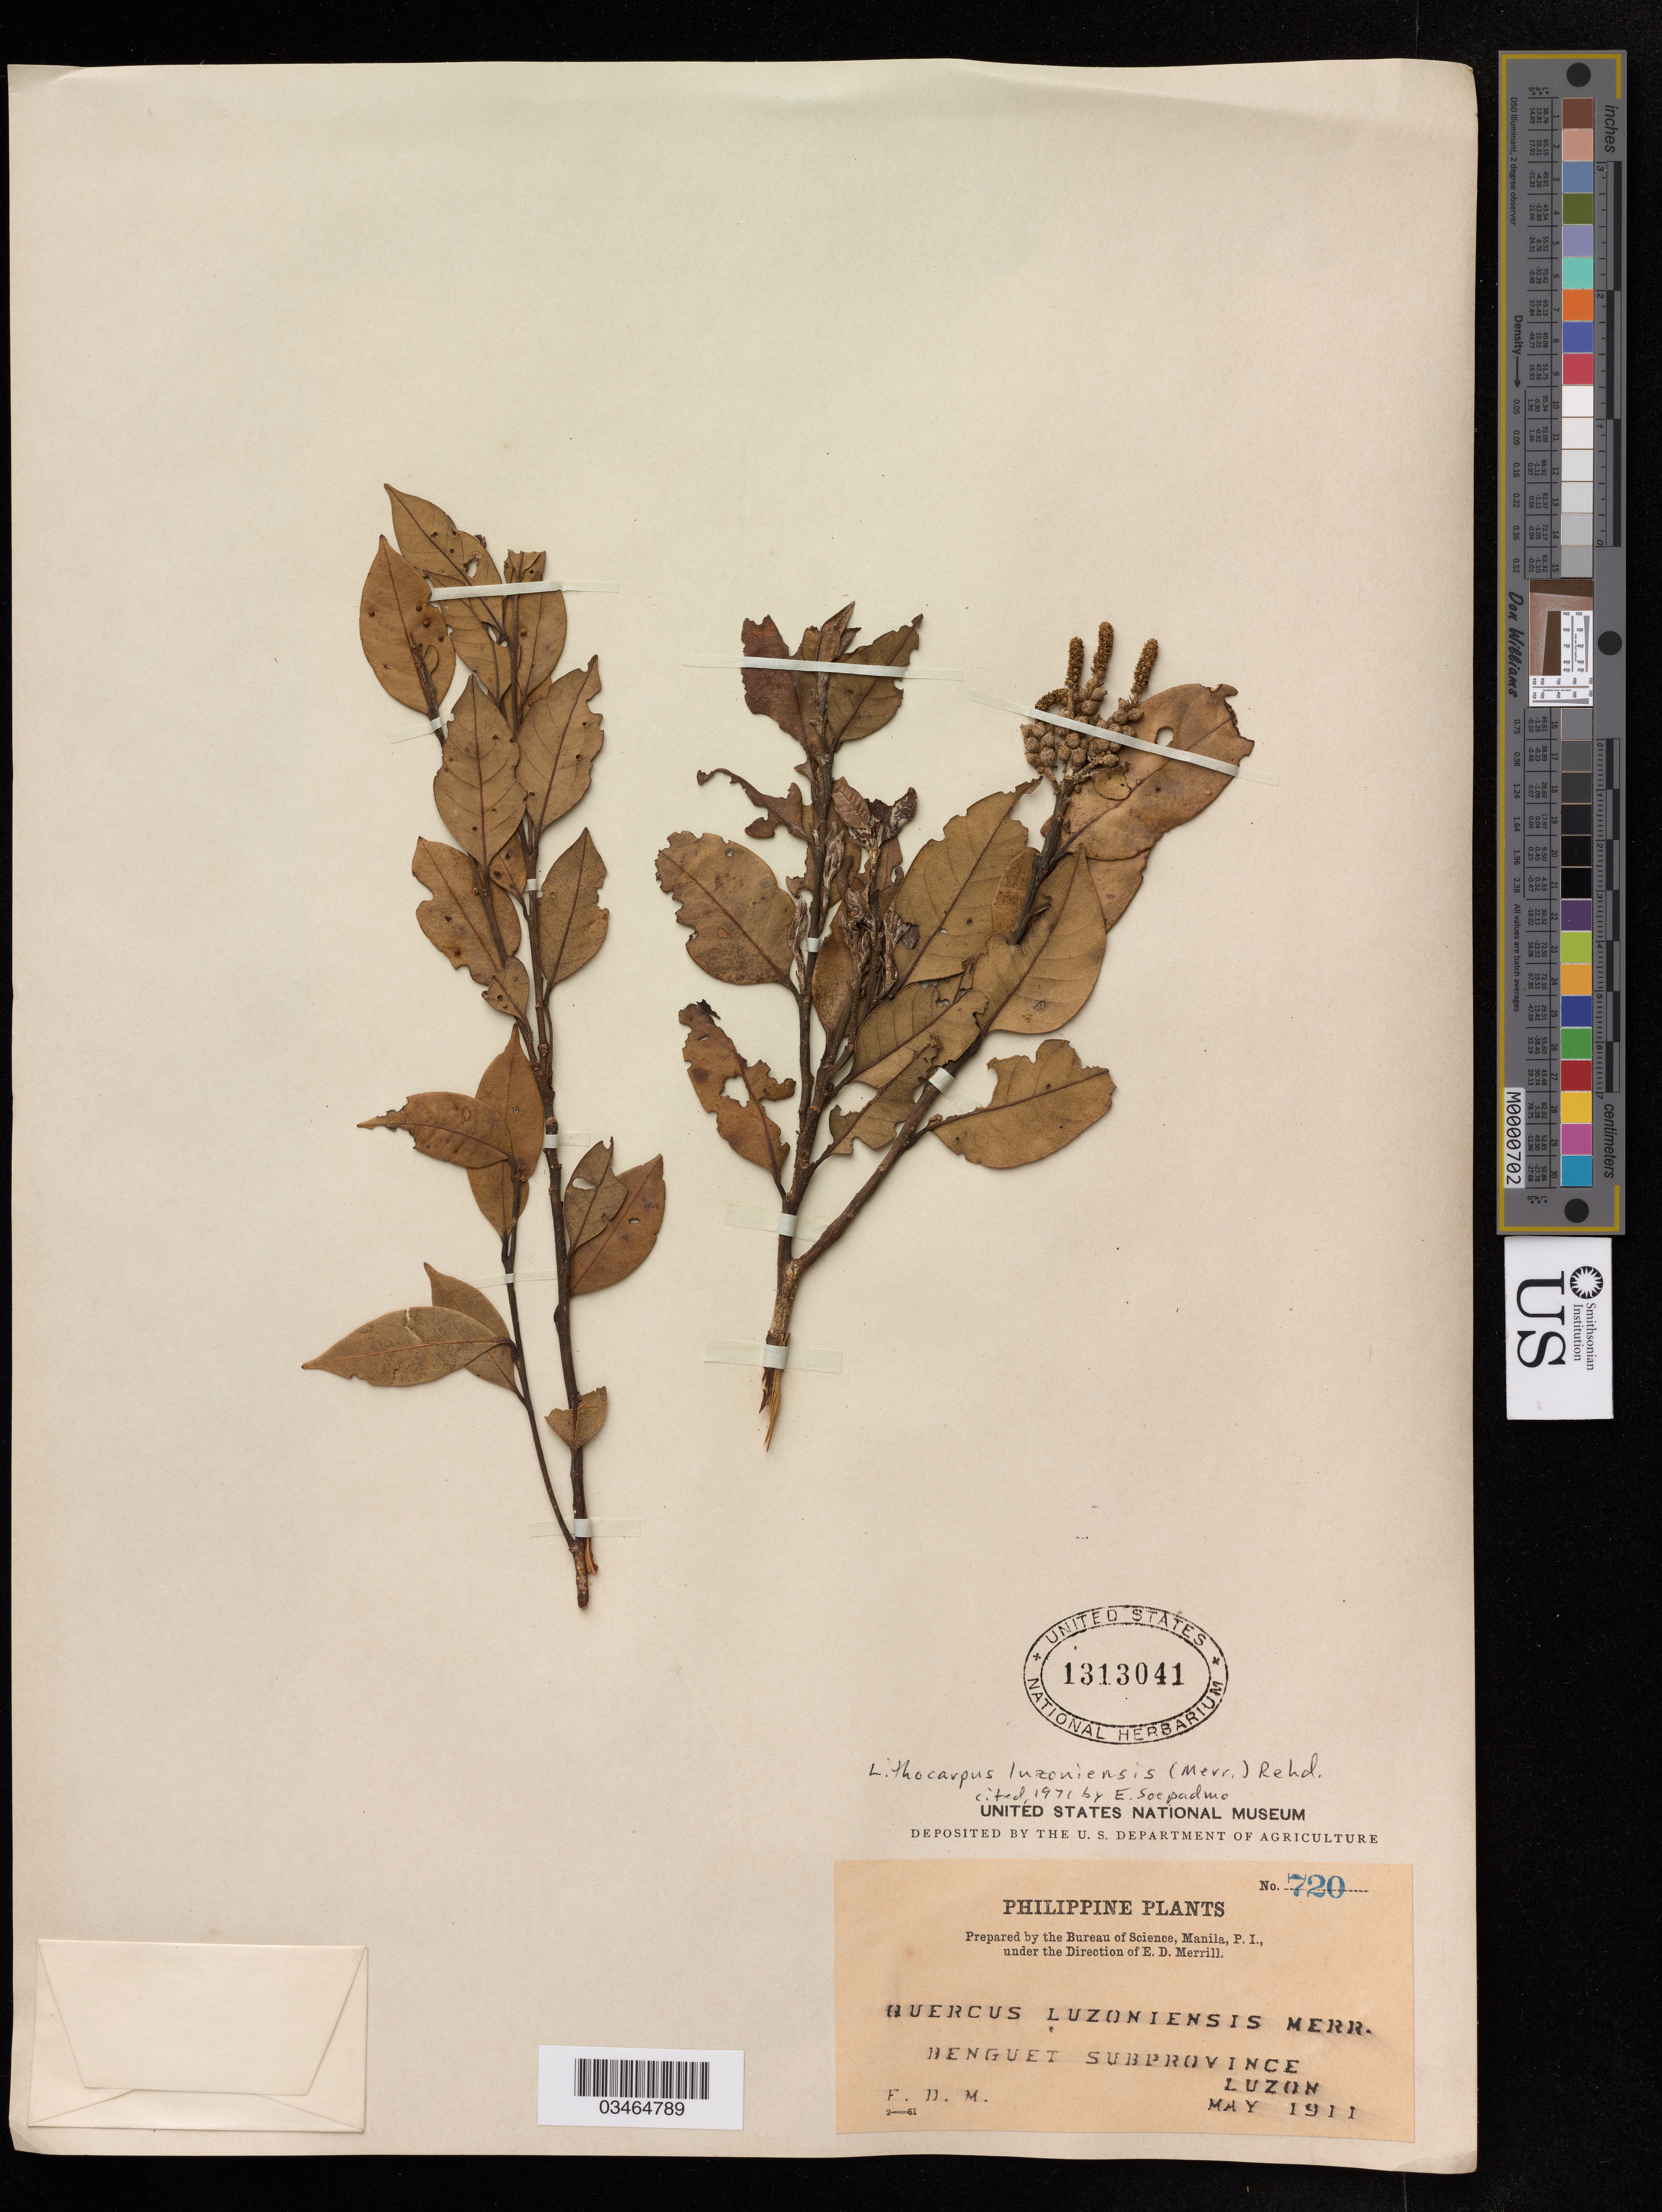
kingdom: Plantae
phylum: Tracheophyta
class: Magnoliopsida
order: Fagales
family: Fagaceae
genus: Lithocarpus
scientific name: Lithocarpus luzoniensis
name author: (Walter) Rehder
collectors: E. D. M.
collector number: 720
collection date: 1911-05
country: Philippines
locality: Benguet Subprovince Luzon.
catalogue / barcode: US 1313041